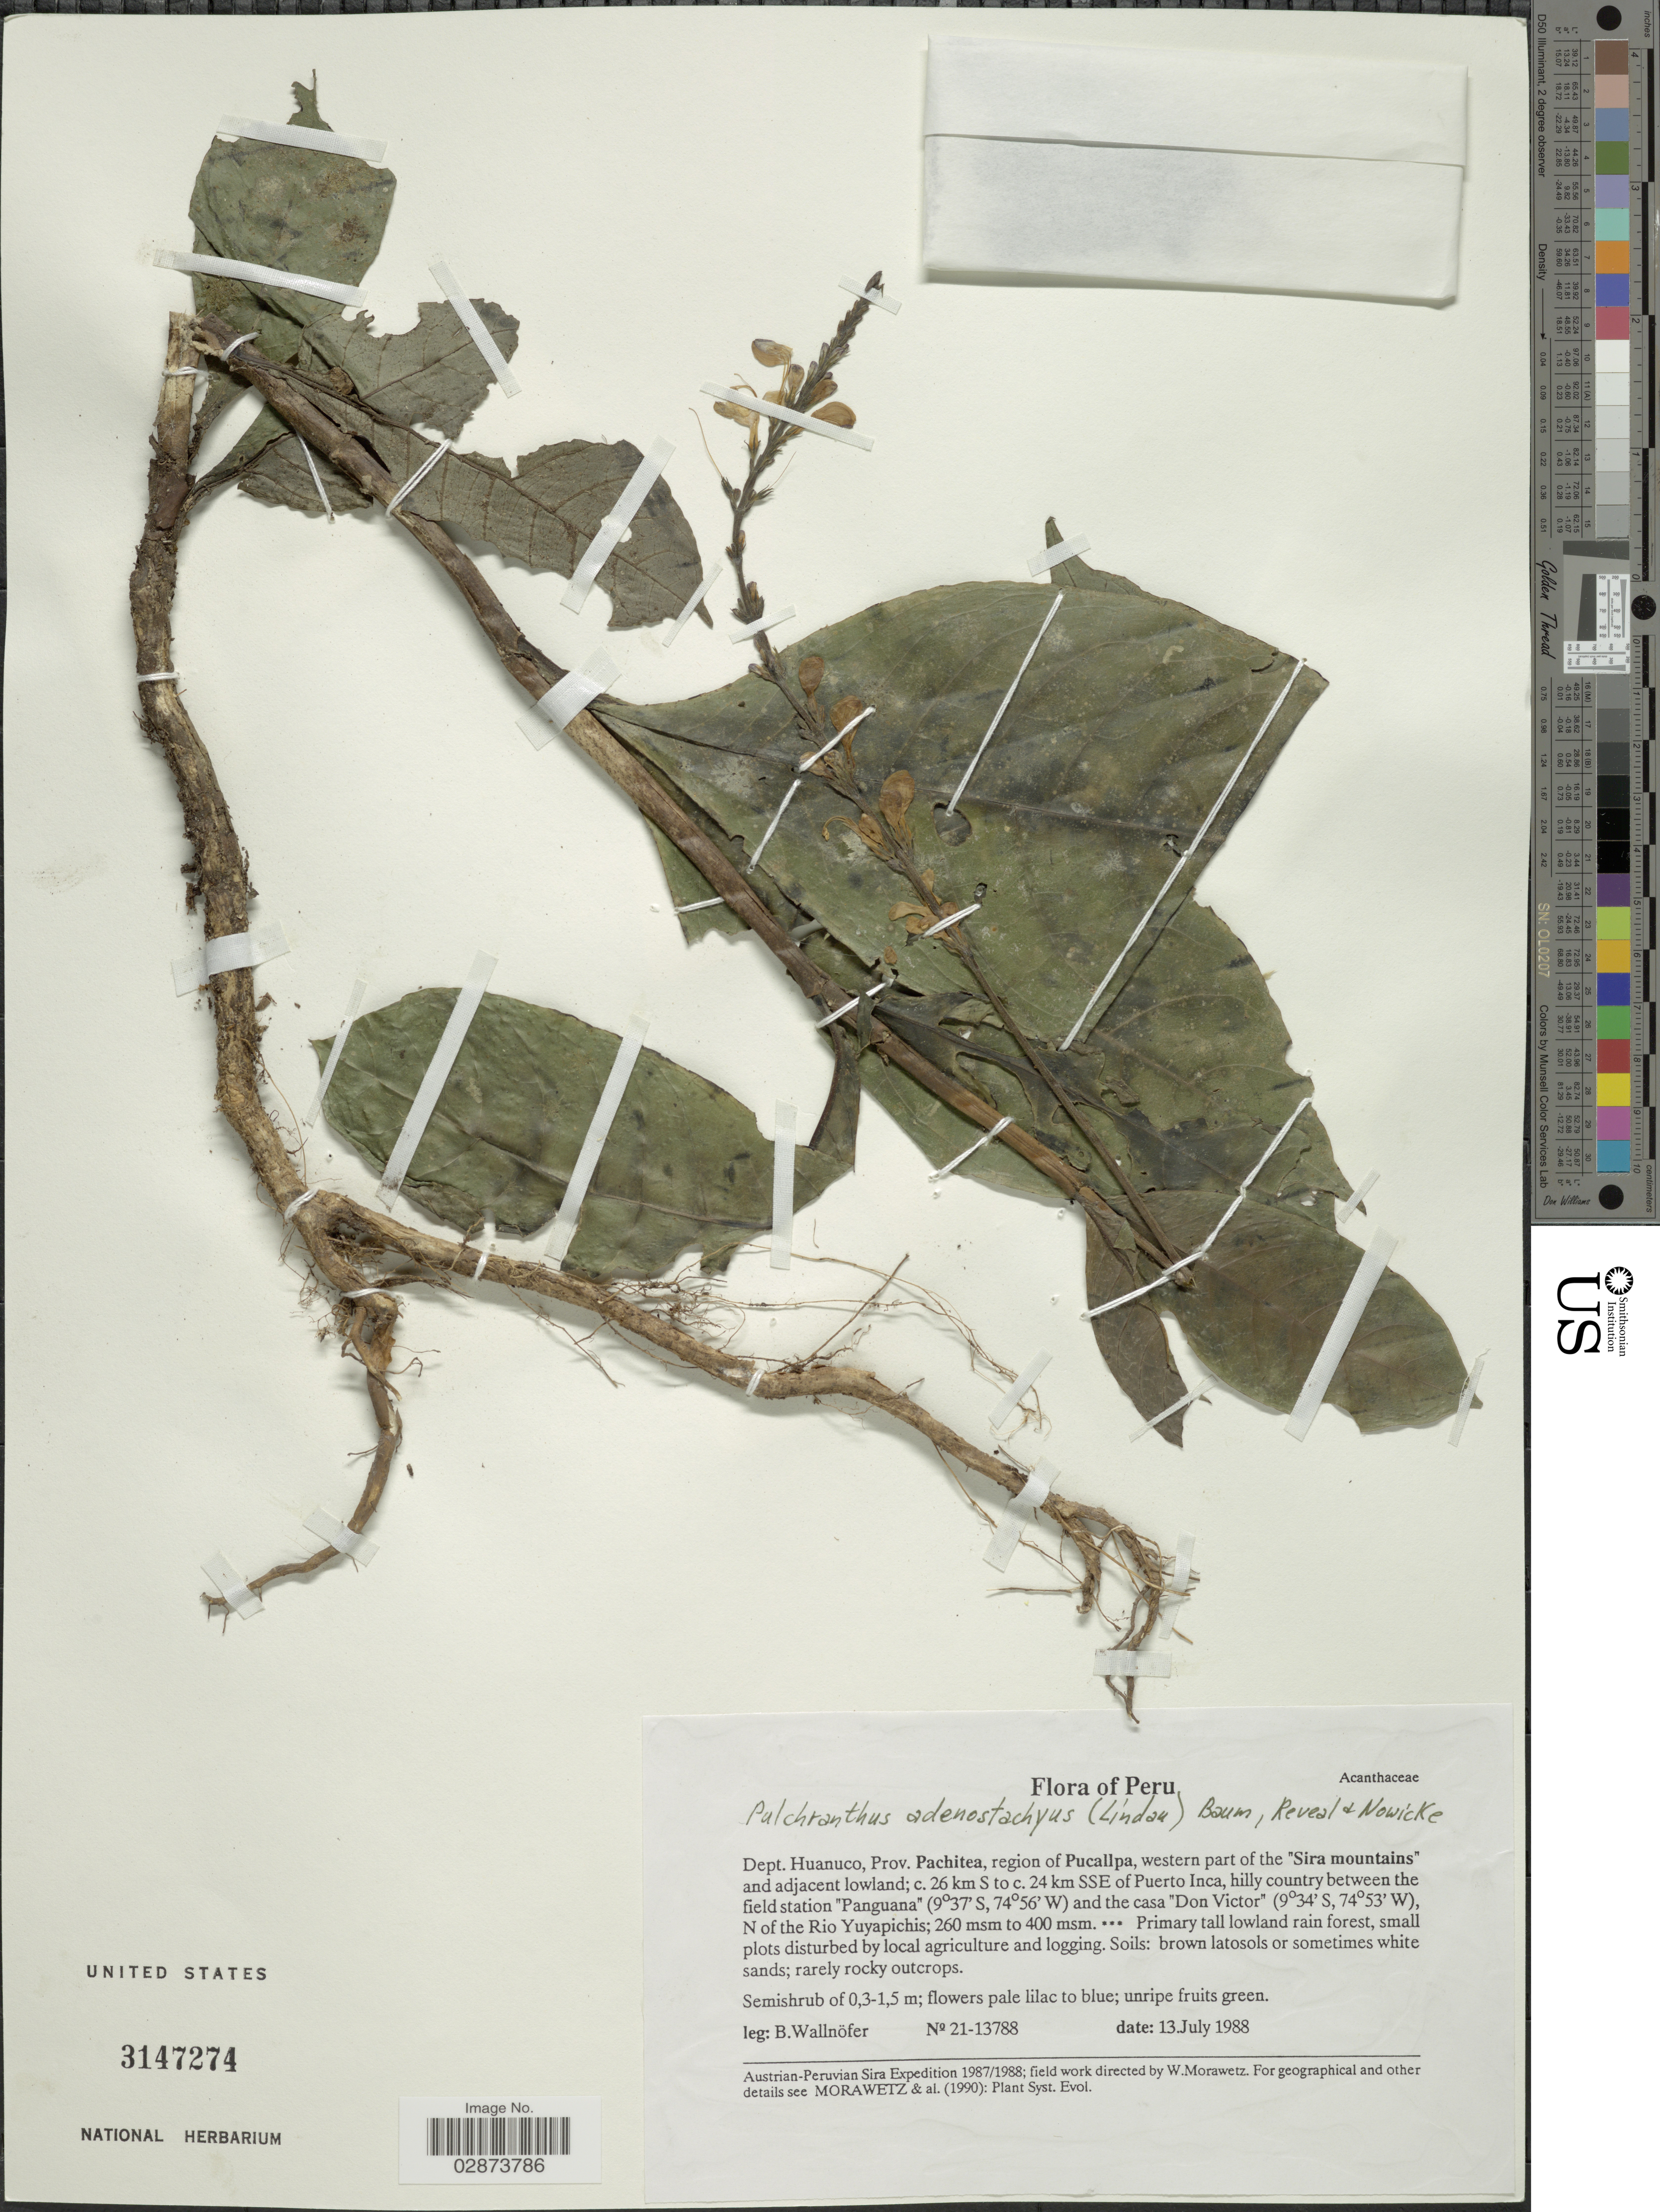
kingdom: Plantae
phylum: Tracheophyta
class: Magnoliopsida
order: Lamiales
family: Acanthaceae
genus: Pulchranthus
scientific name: Pulchranthus adenostachyus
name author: (Lindau) V.M. Baum et al.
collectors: B. Wallnöfer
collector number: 21-13788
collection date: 1988-07-13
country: Peru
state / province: Huánuco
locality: Dept. Huanuco, Prov. Pachitea, region of Pucallpa, western part of the "Sira mountains" and adjacent lowland; c. 26 km S to c. 24 km SSE of Puerta Inca, hilly country between the field station "Panguana" and the casa "Don Victor" N of the Rio Yuyapichis.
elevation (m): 260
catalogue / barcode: US 3147274